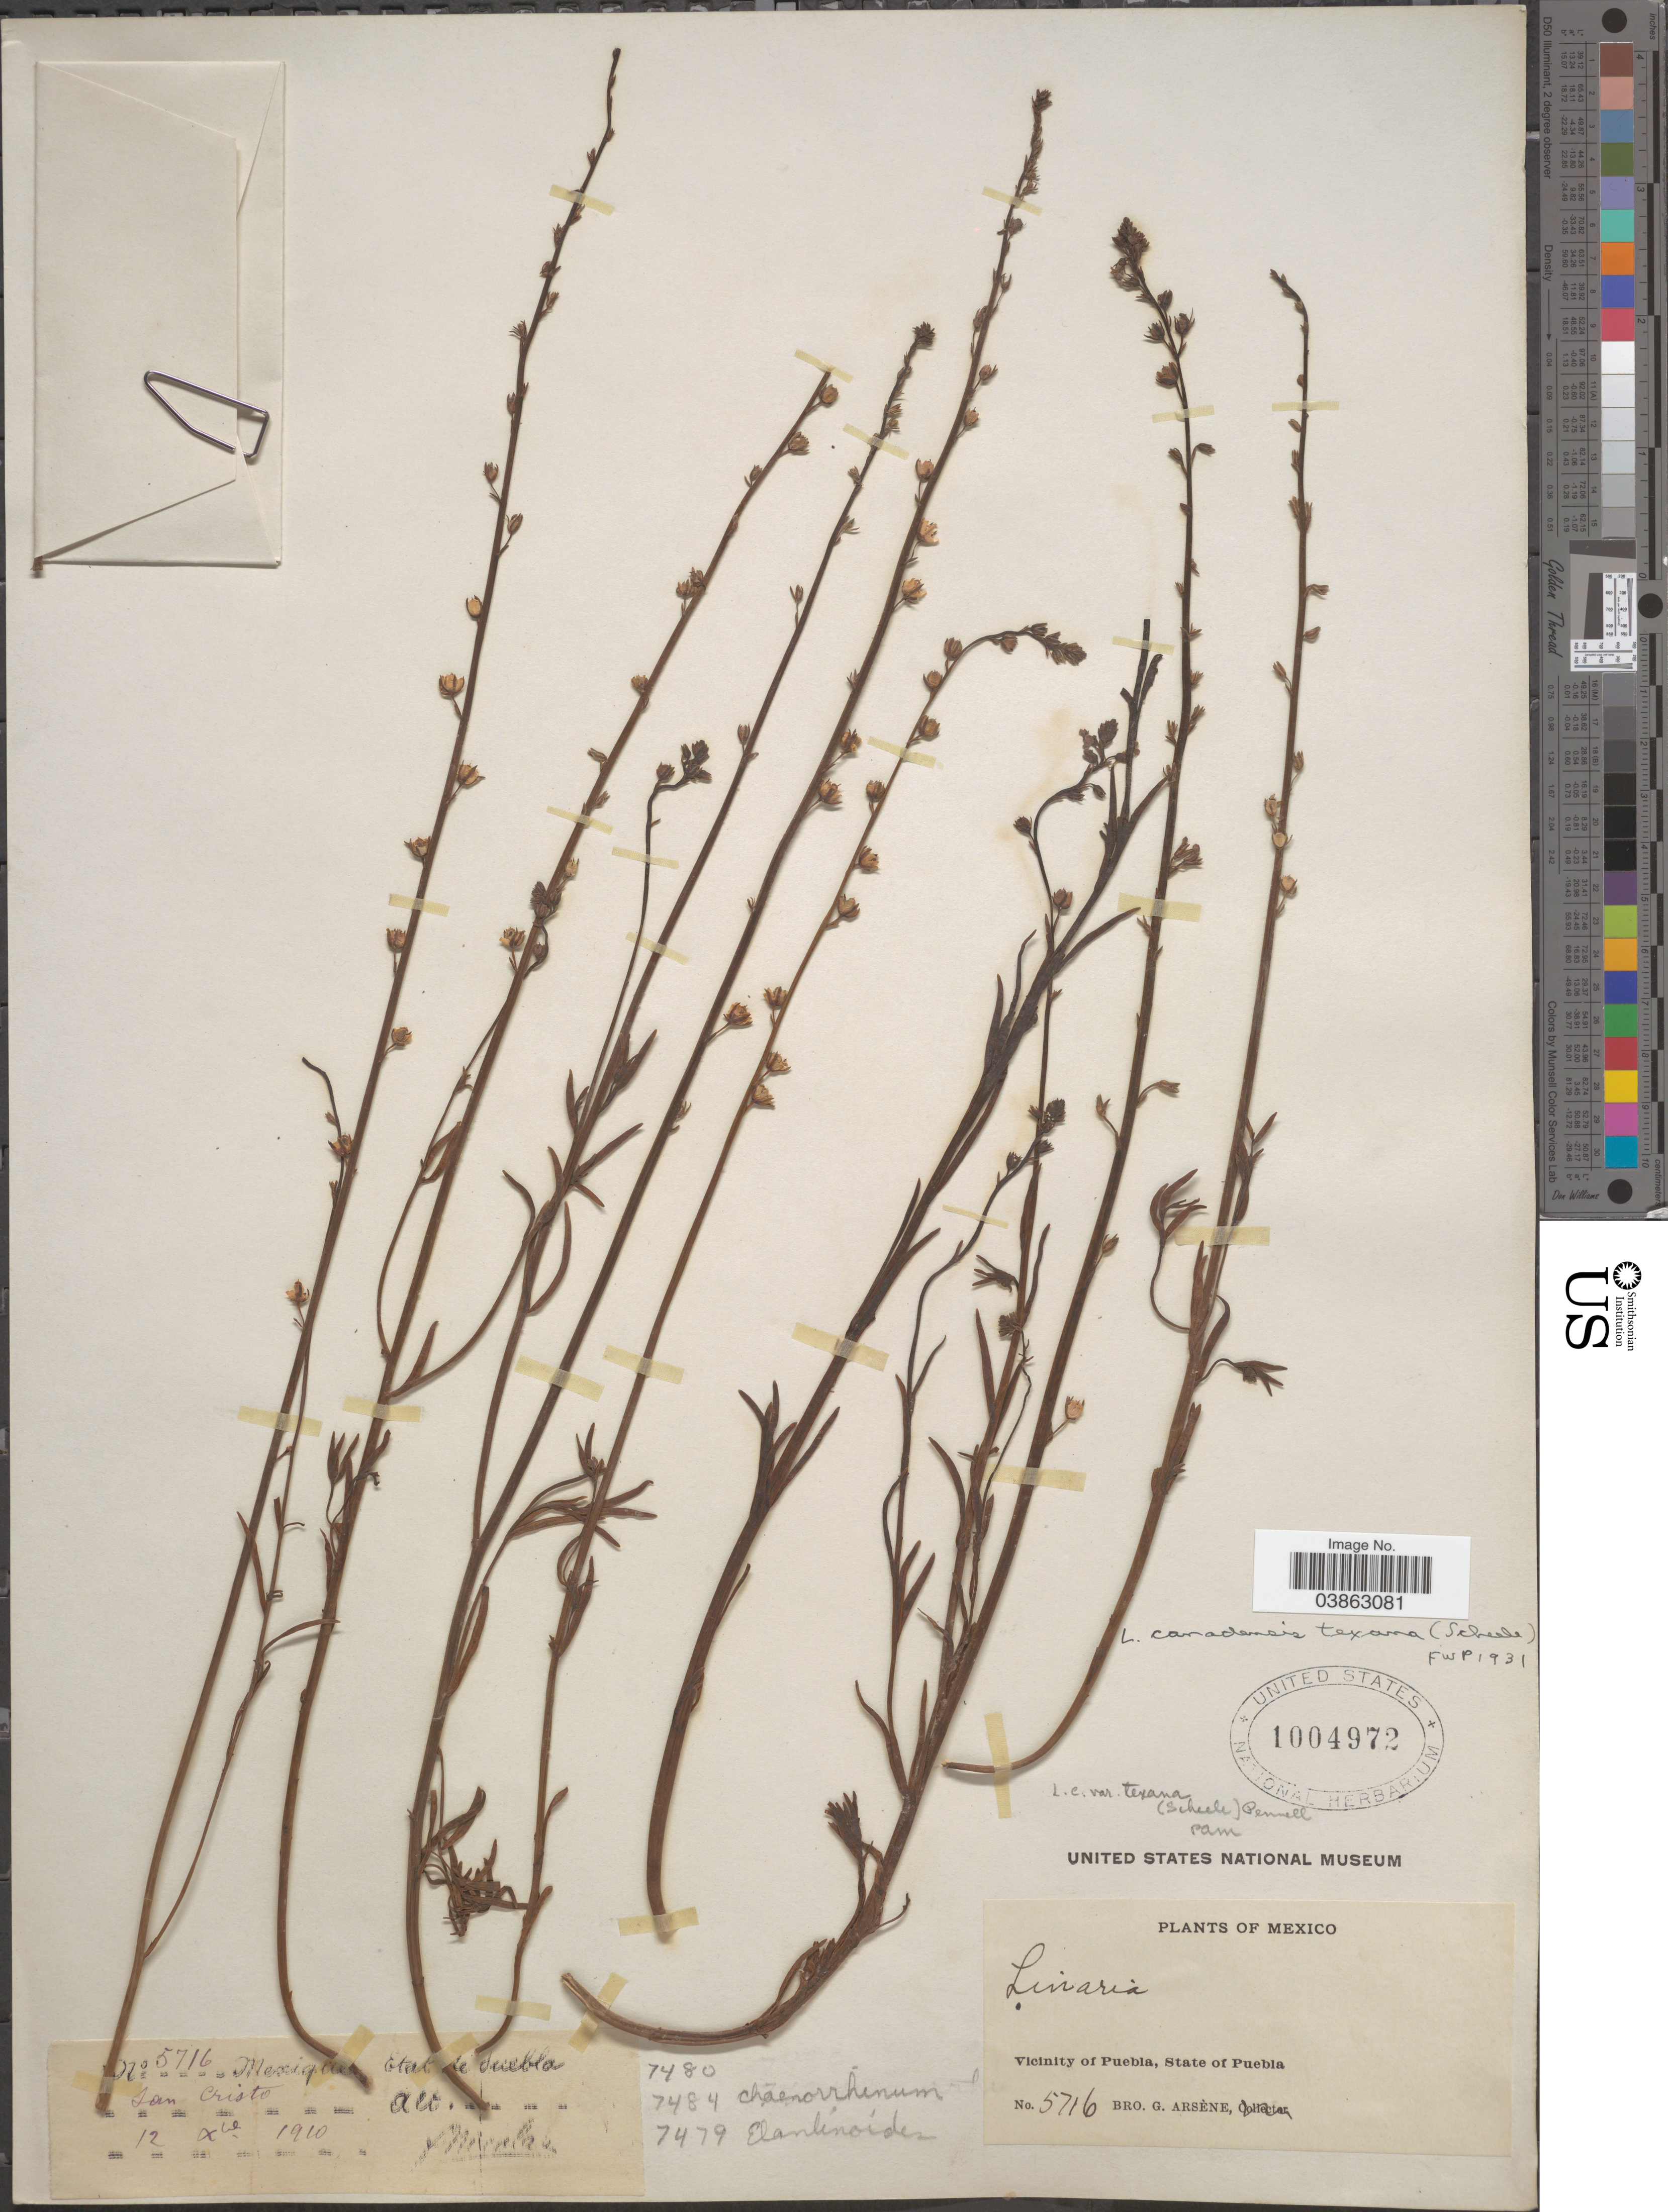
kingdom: Plantae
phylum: Tracheophyta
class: Magnoliopsida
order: Lamiales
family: Plantaginaceae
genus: Linaria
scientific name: Linaria texana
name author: Scheele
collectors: Bro. G. Arsène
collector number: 5716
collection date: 1910-10-12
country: Mexico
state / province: Puebla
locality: San Cristo. Vicinity of Puebla.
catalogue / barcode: US 1004972